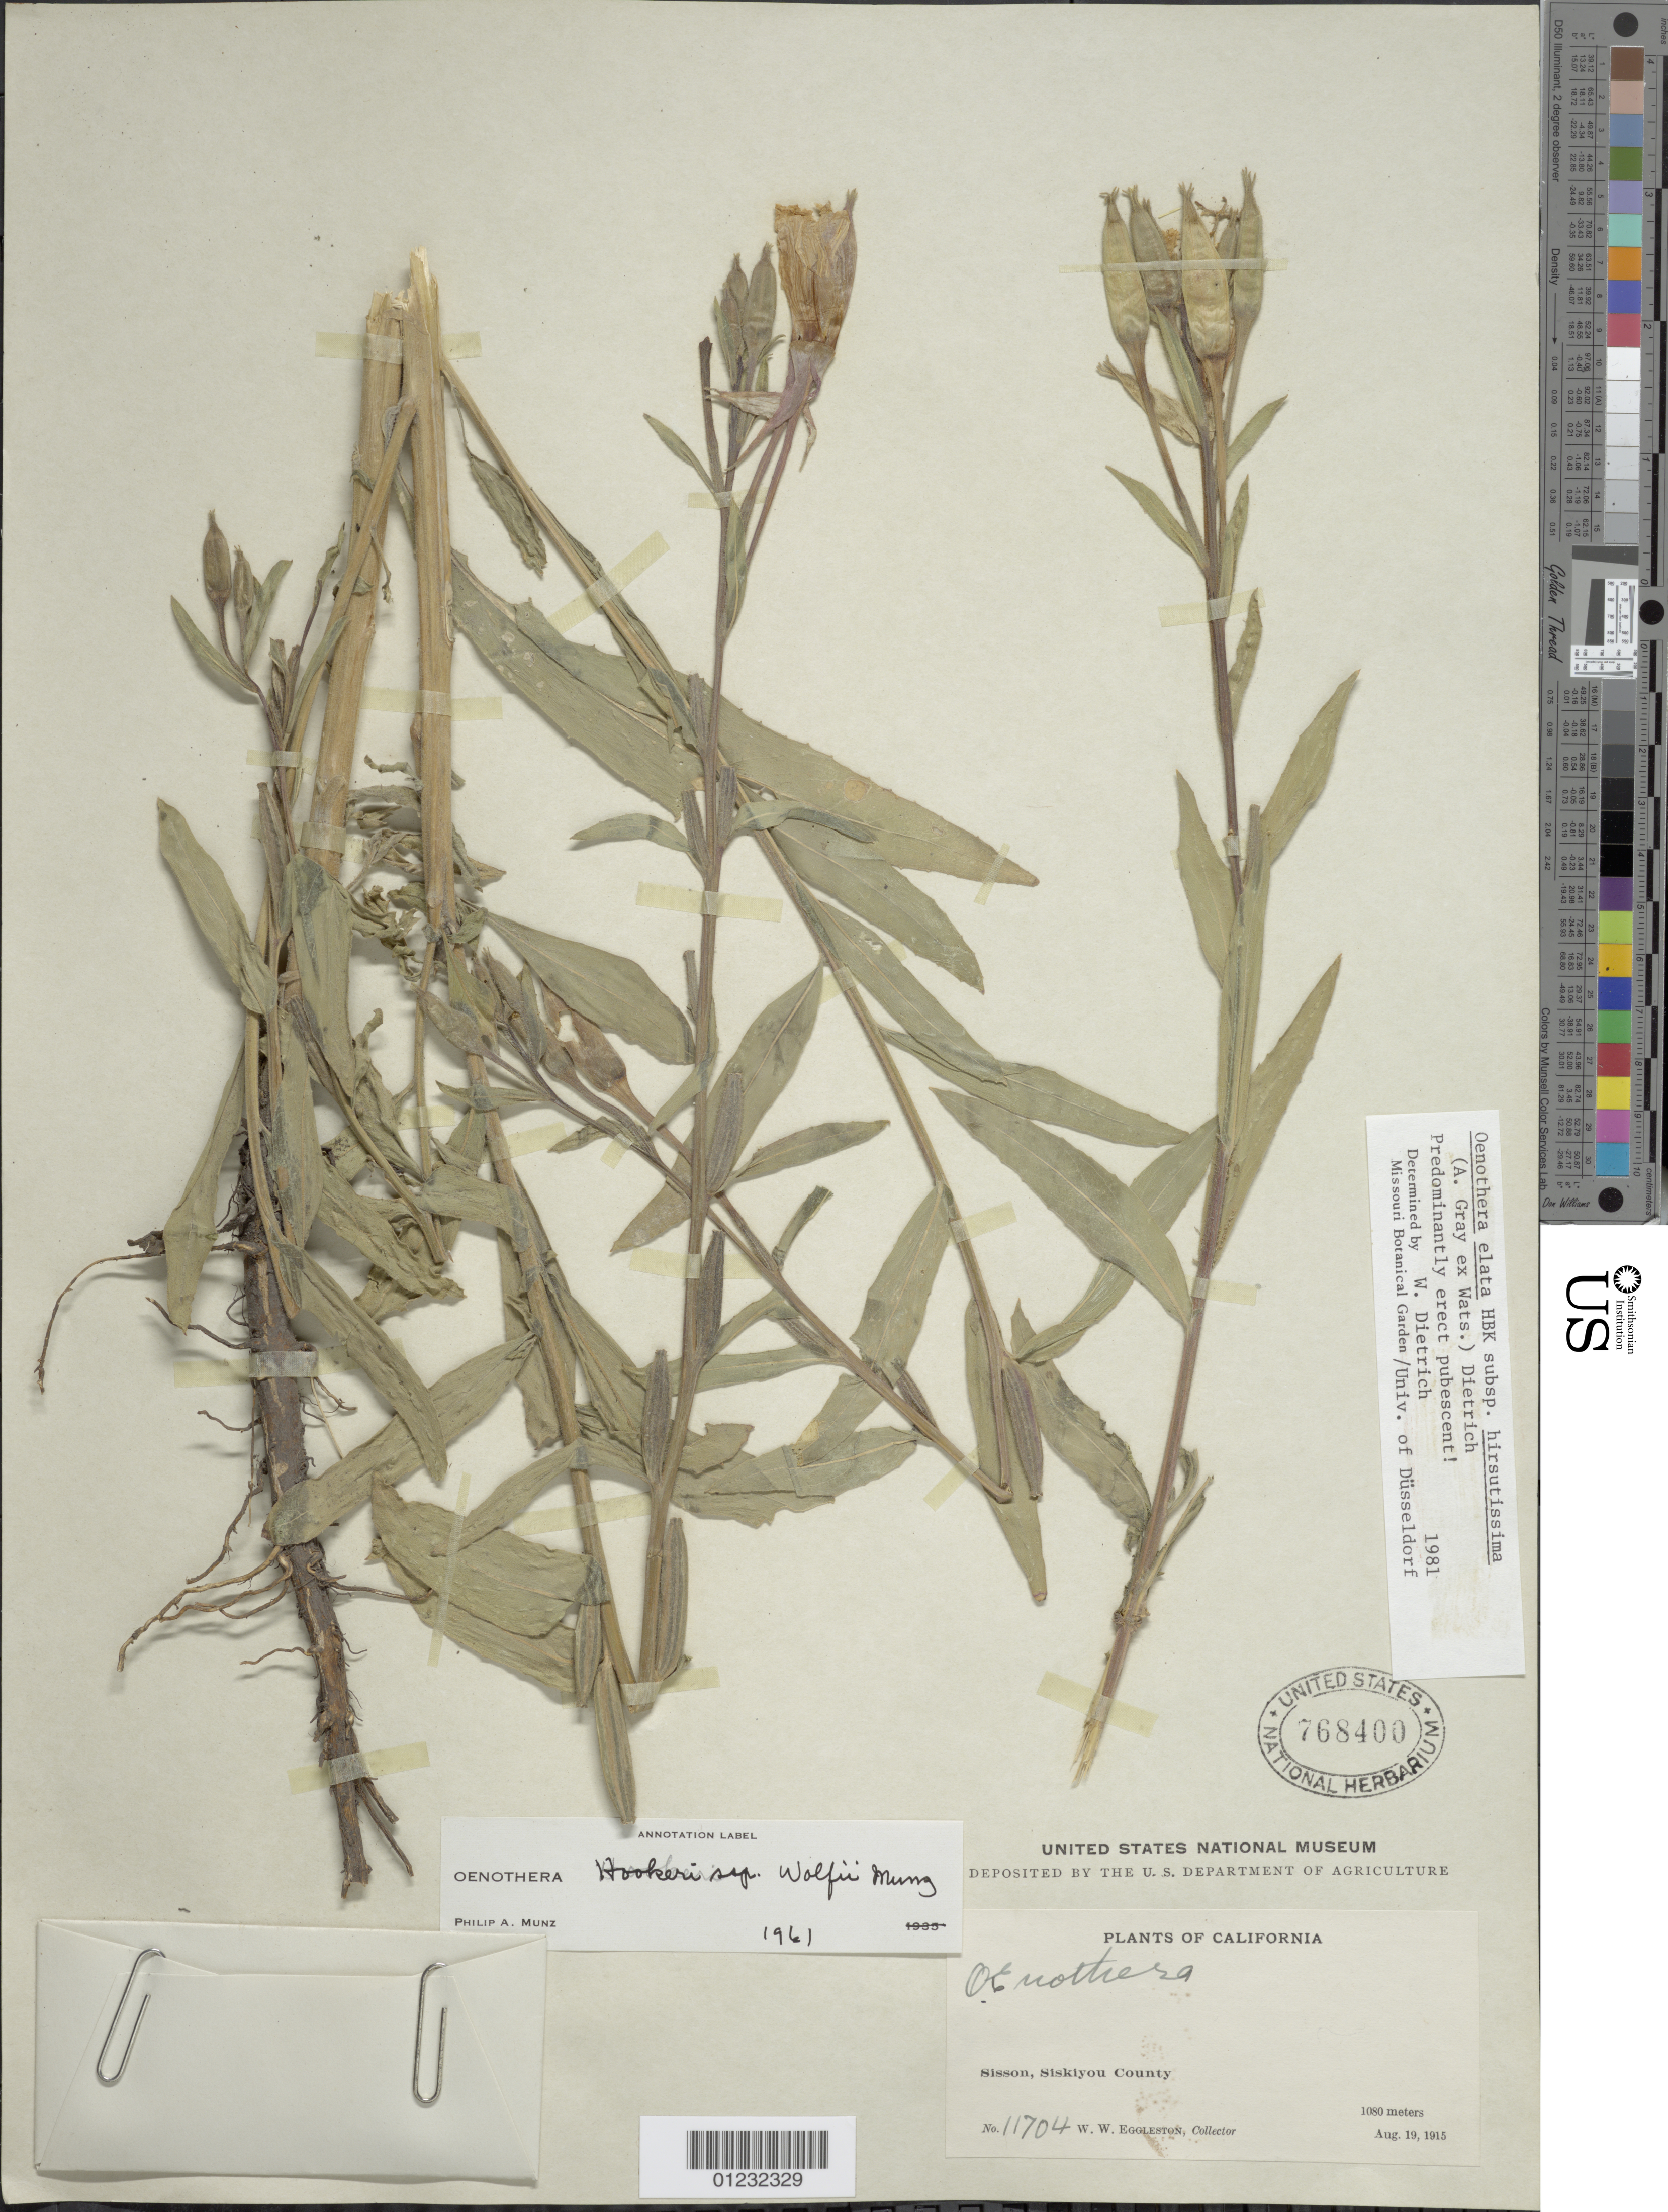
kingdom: Plantae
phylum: Tracheophyta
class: Magnoliopsida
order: Myrtales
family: Onagraceae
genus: Oenothera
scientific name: Oenothera elata subsp. hirsutissima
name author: (A. Gray ex S. Watson) W. Dietr.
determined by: Dietrich, W.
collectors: W. W. Eggleston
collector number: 11704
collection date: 1915-08-19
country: United States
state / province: California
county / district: Siskiyou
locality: Sisson.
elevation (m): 1080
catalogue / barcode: US 768400